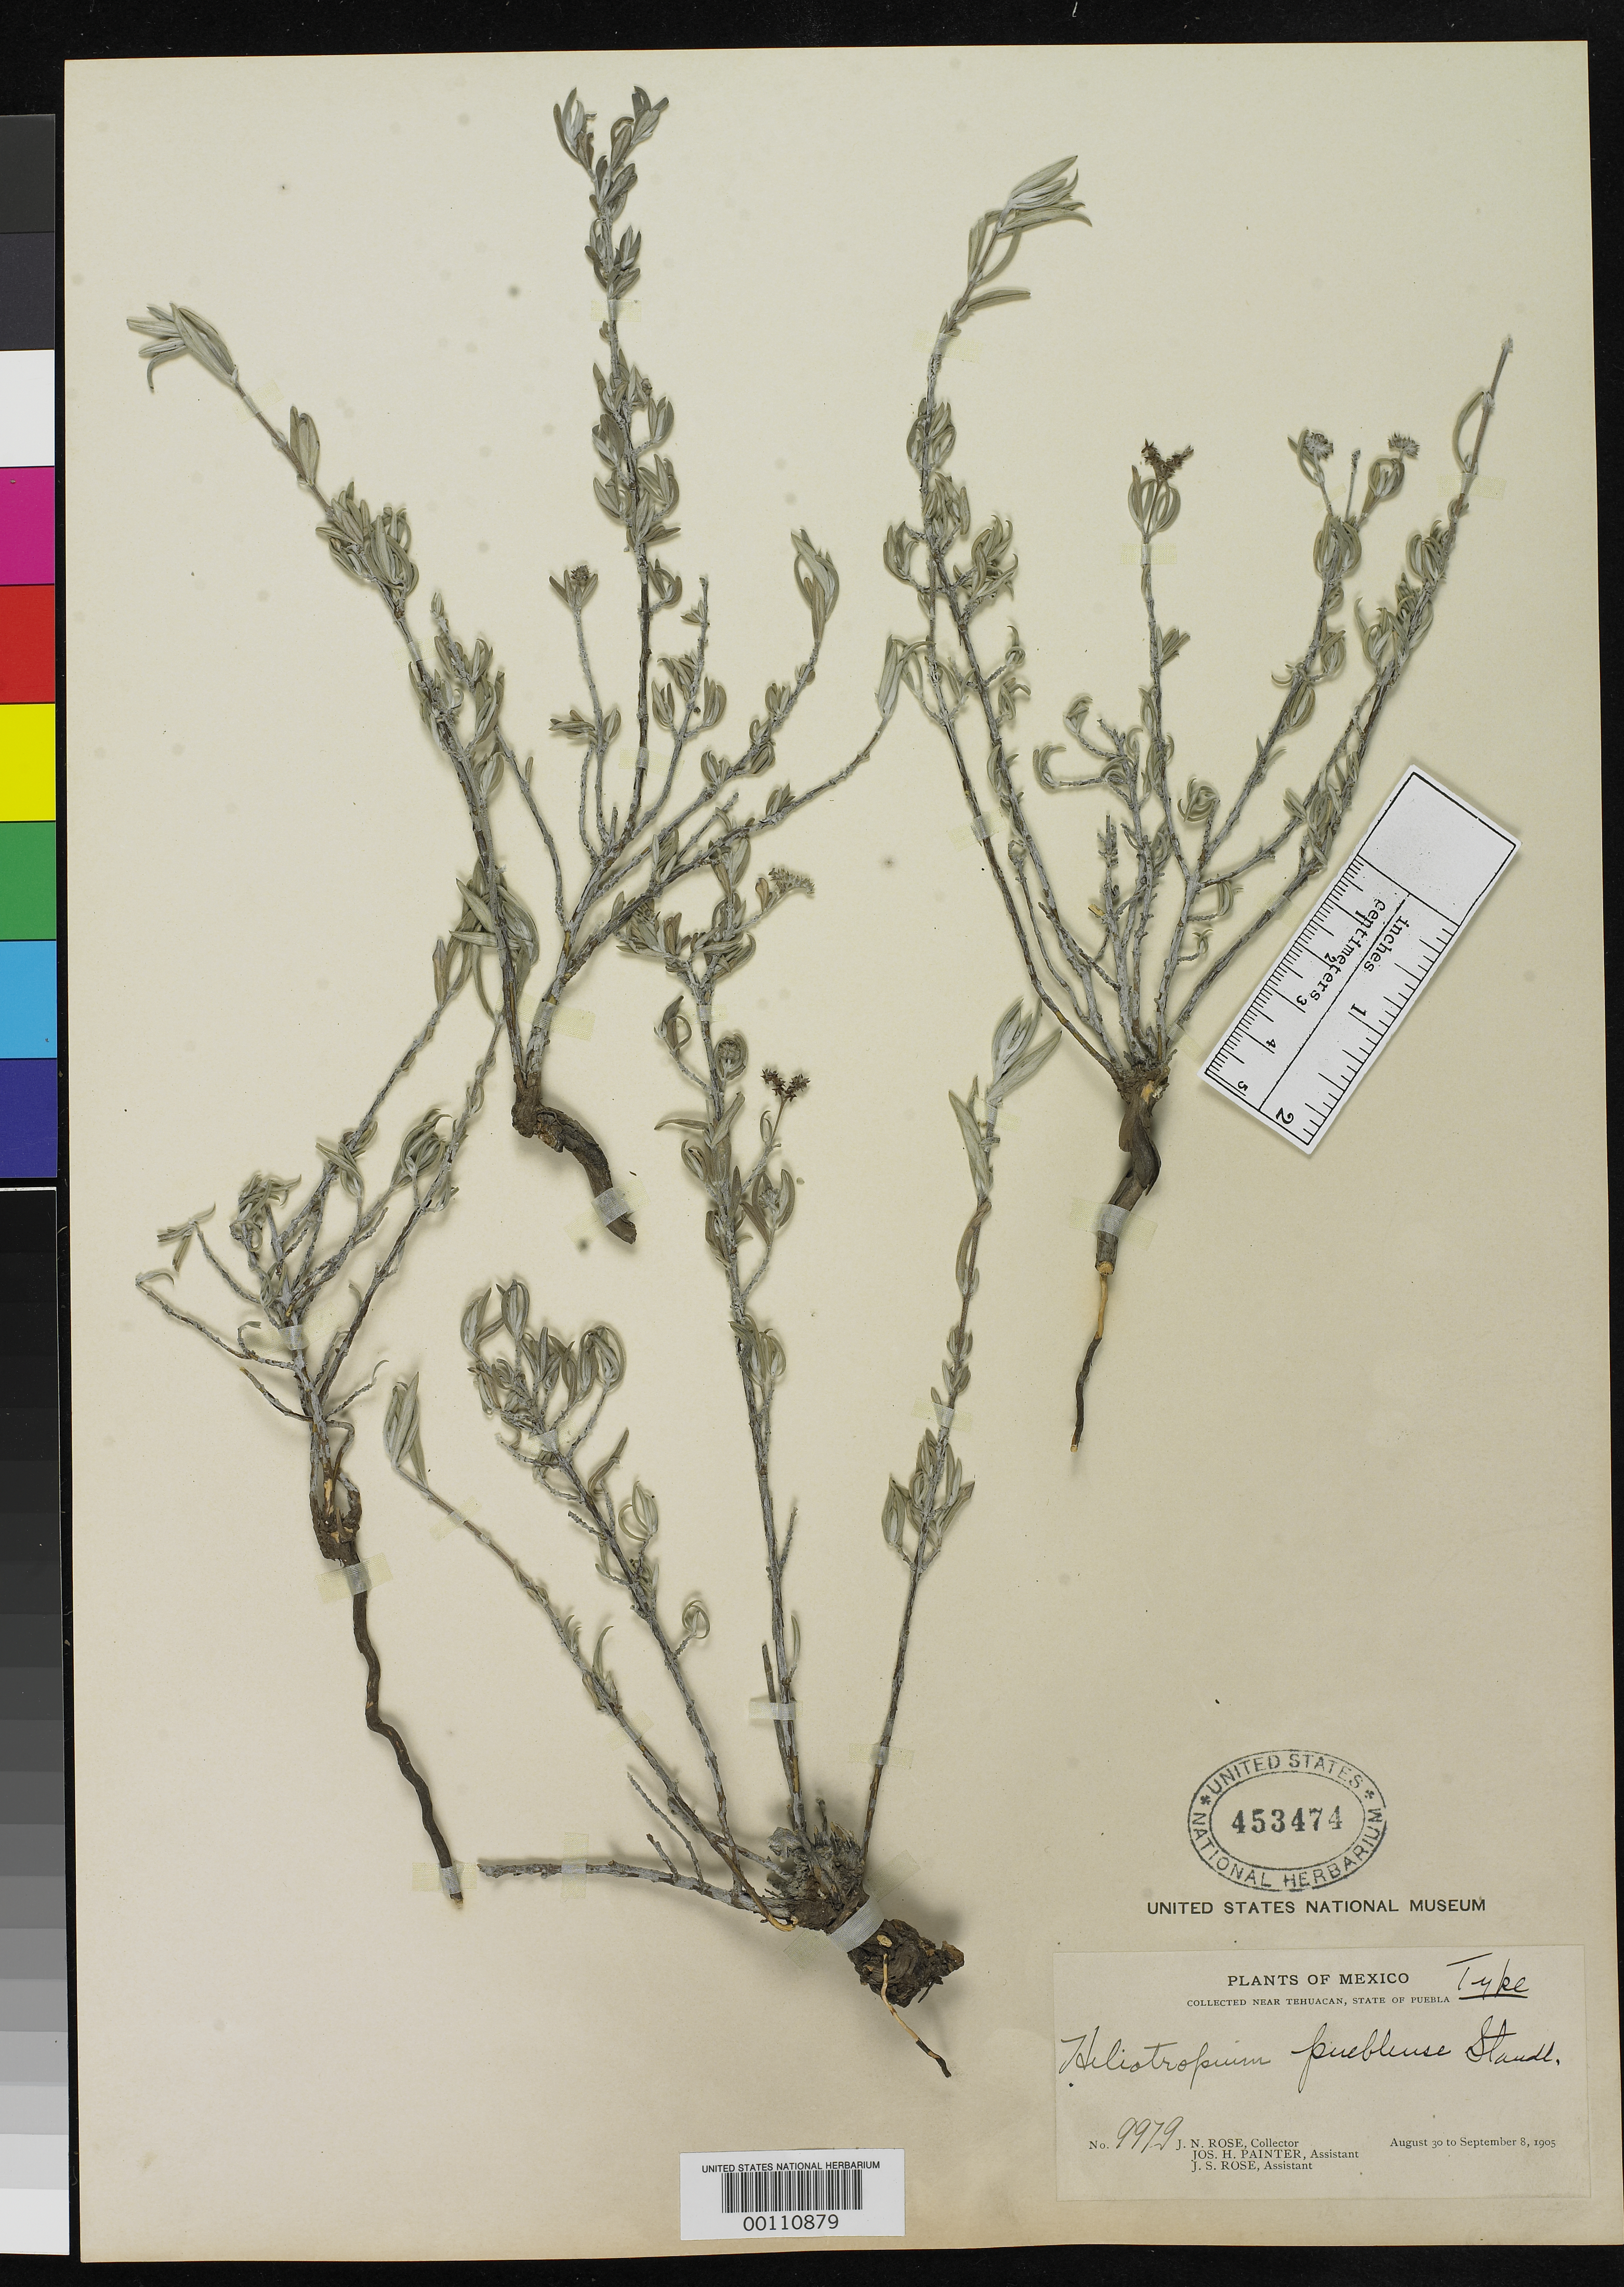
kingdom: Plantae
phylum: Tracheophyta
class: Magnoliopsida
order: Boraginales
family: Heliotropiaceae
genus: Heliotropium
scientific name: Heliotropium pueblense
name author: Standl.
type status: Holotype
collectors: J. N. Rose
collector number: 9979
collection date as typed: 30 Aug 1905 to 08 Sep 1905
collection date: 1905-08-30/1905-09-08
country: Mexico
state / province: Puebla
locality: Tehuacan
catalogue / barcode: US 453474